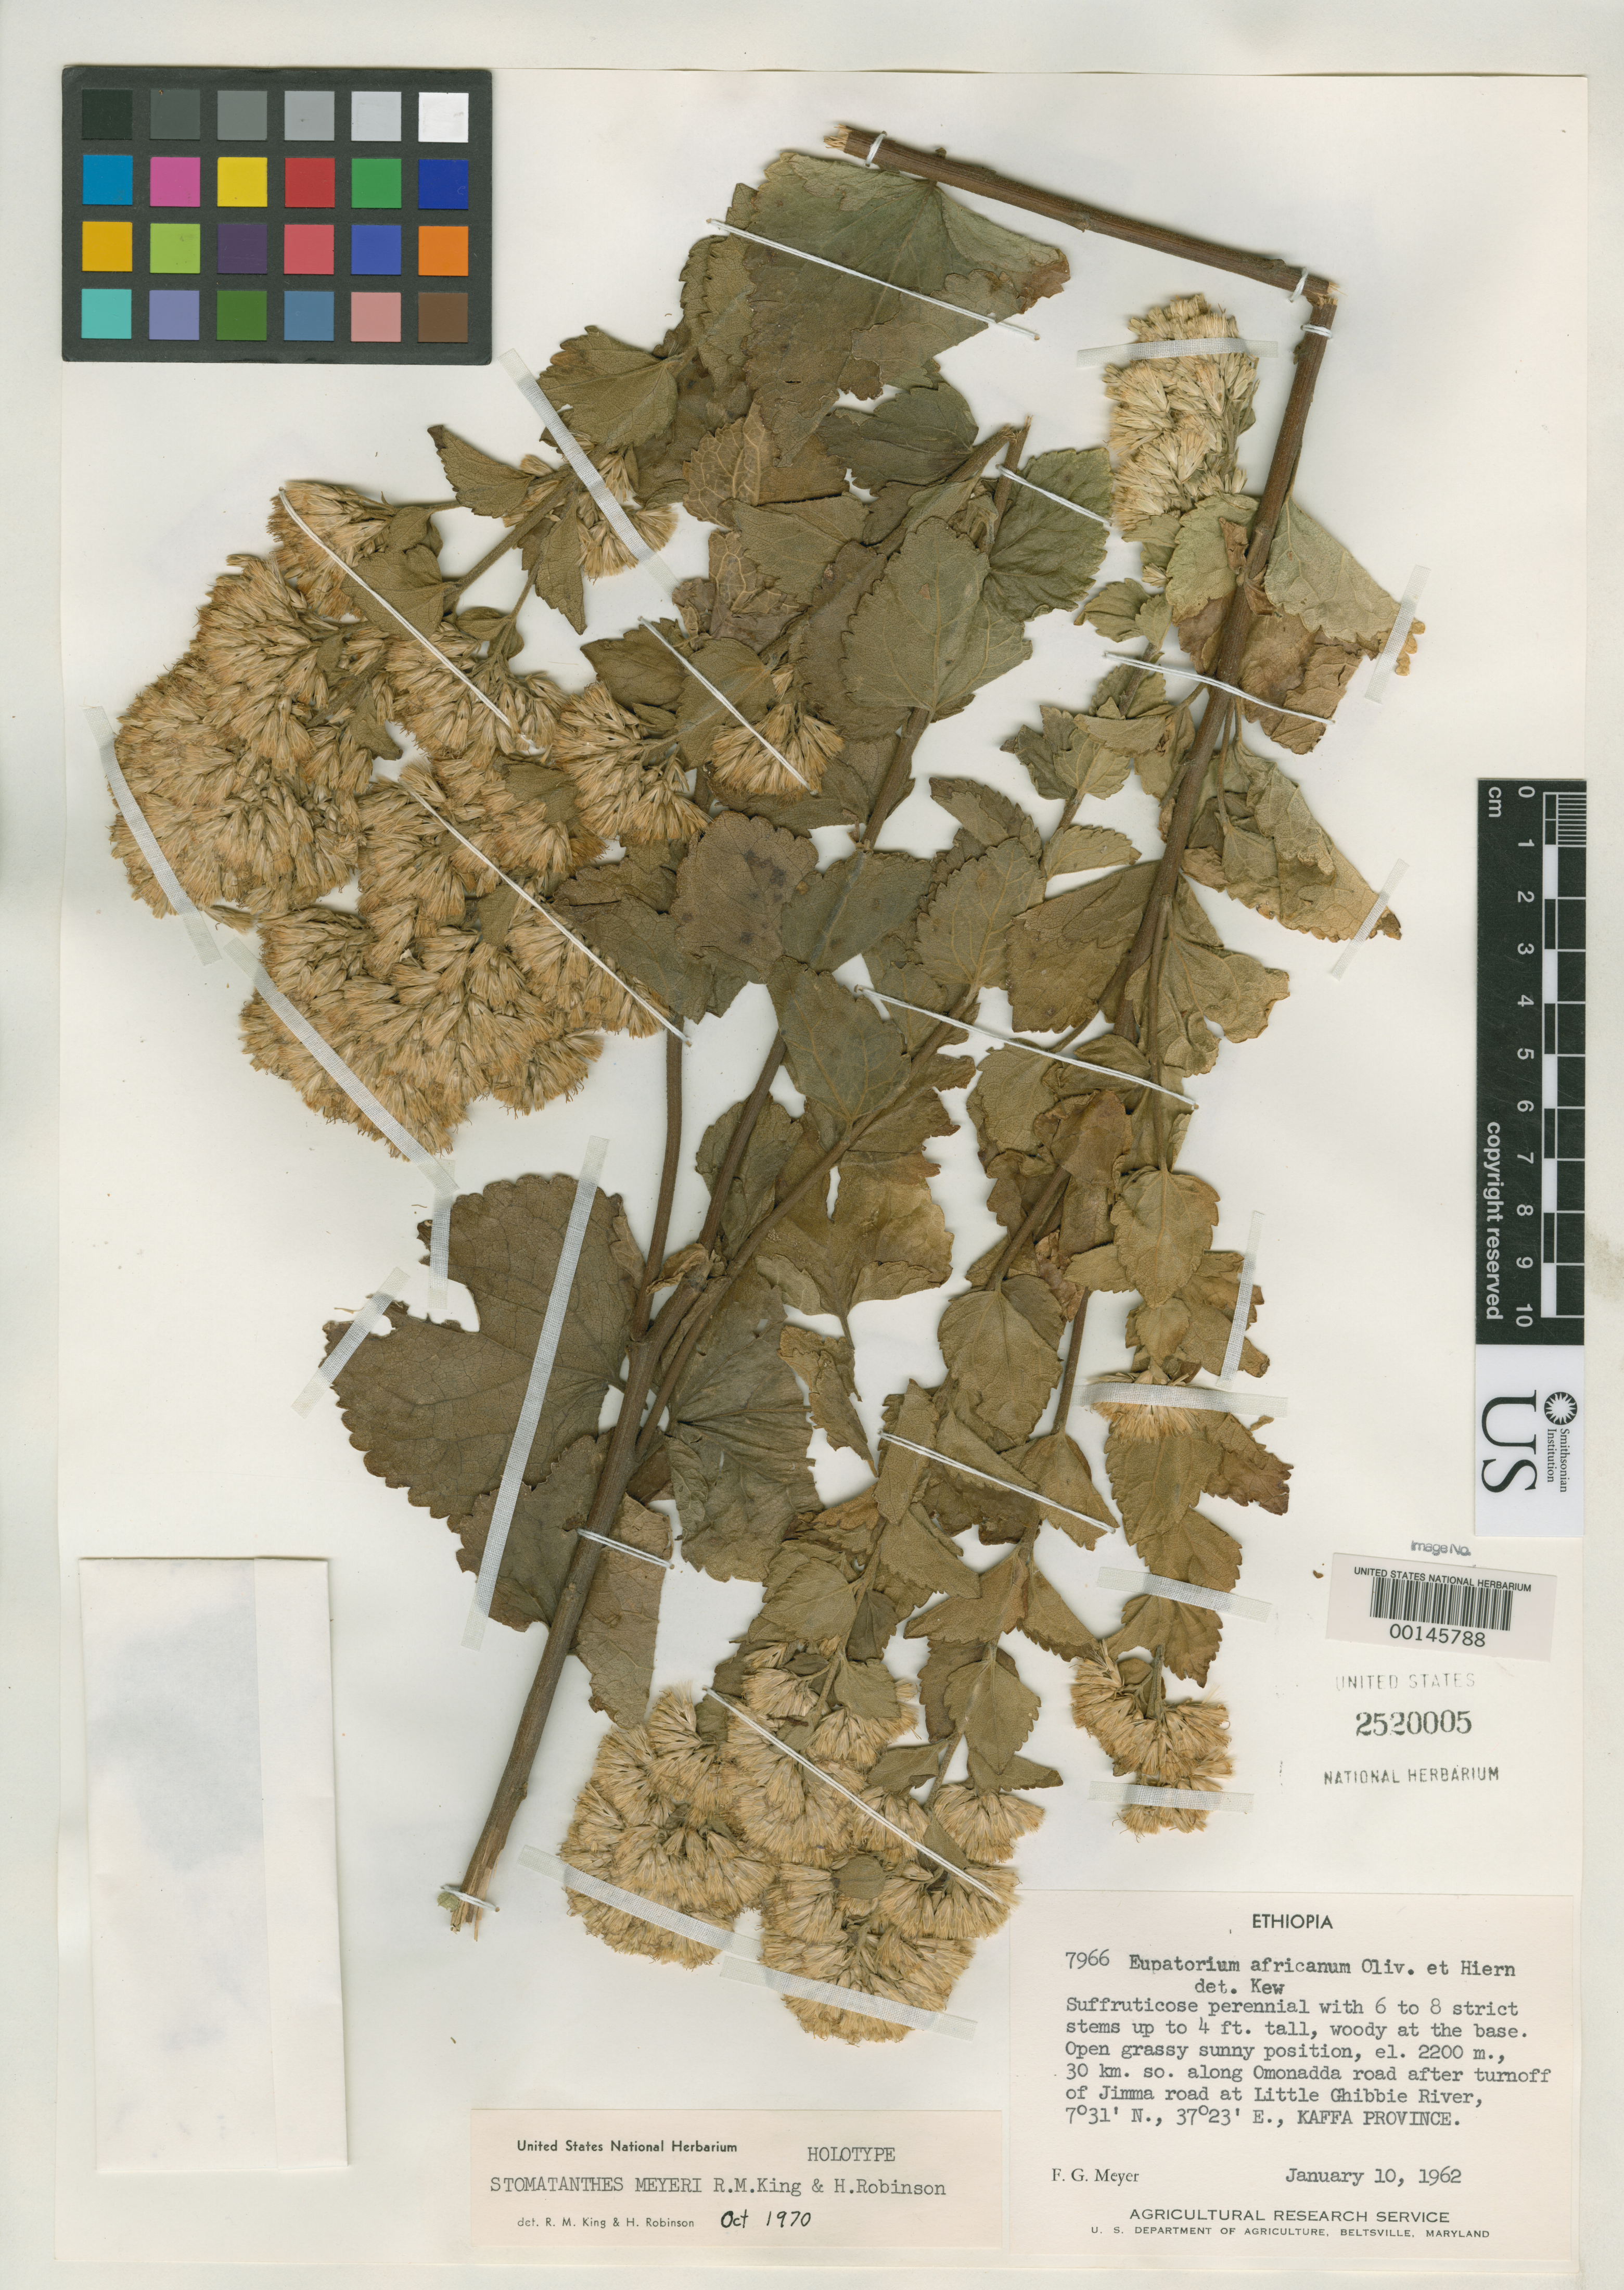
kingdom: Plantae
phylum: Tracheophyta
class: Magnoliopsida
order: Asterales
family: Asteraceae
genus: Stomatanthes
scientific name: Stomatanthes meyeri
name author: R.M. King & H. Rob.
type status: Holotype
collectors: F. G. Meyer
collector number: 7966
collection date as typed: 10 Jan 1962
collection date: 1962-01-10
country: Ethiopia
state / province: South West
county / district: Keffa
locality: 30 km. S along Omonadda Rd. after turnoff of Jima Rd. at Little Ghibbie River.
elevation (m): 2200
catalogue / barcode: US 2520005